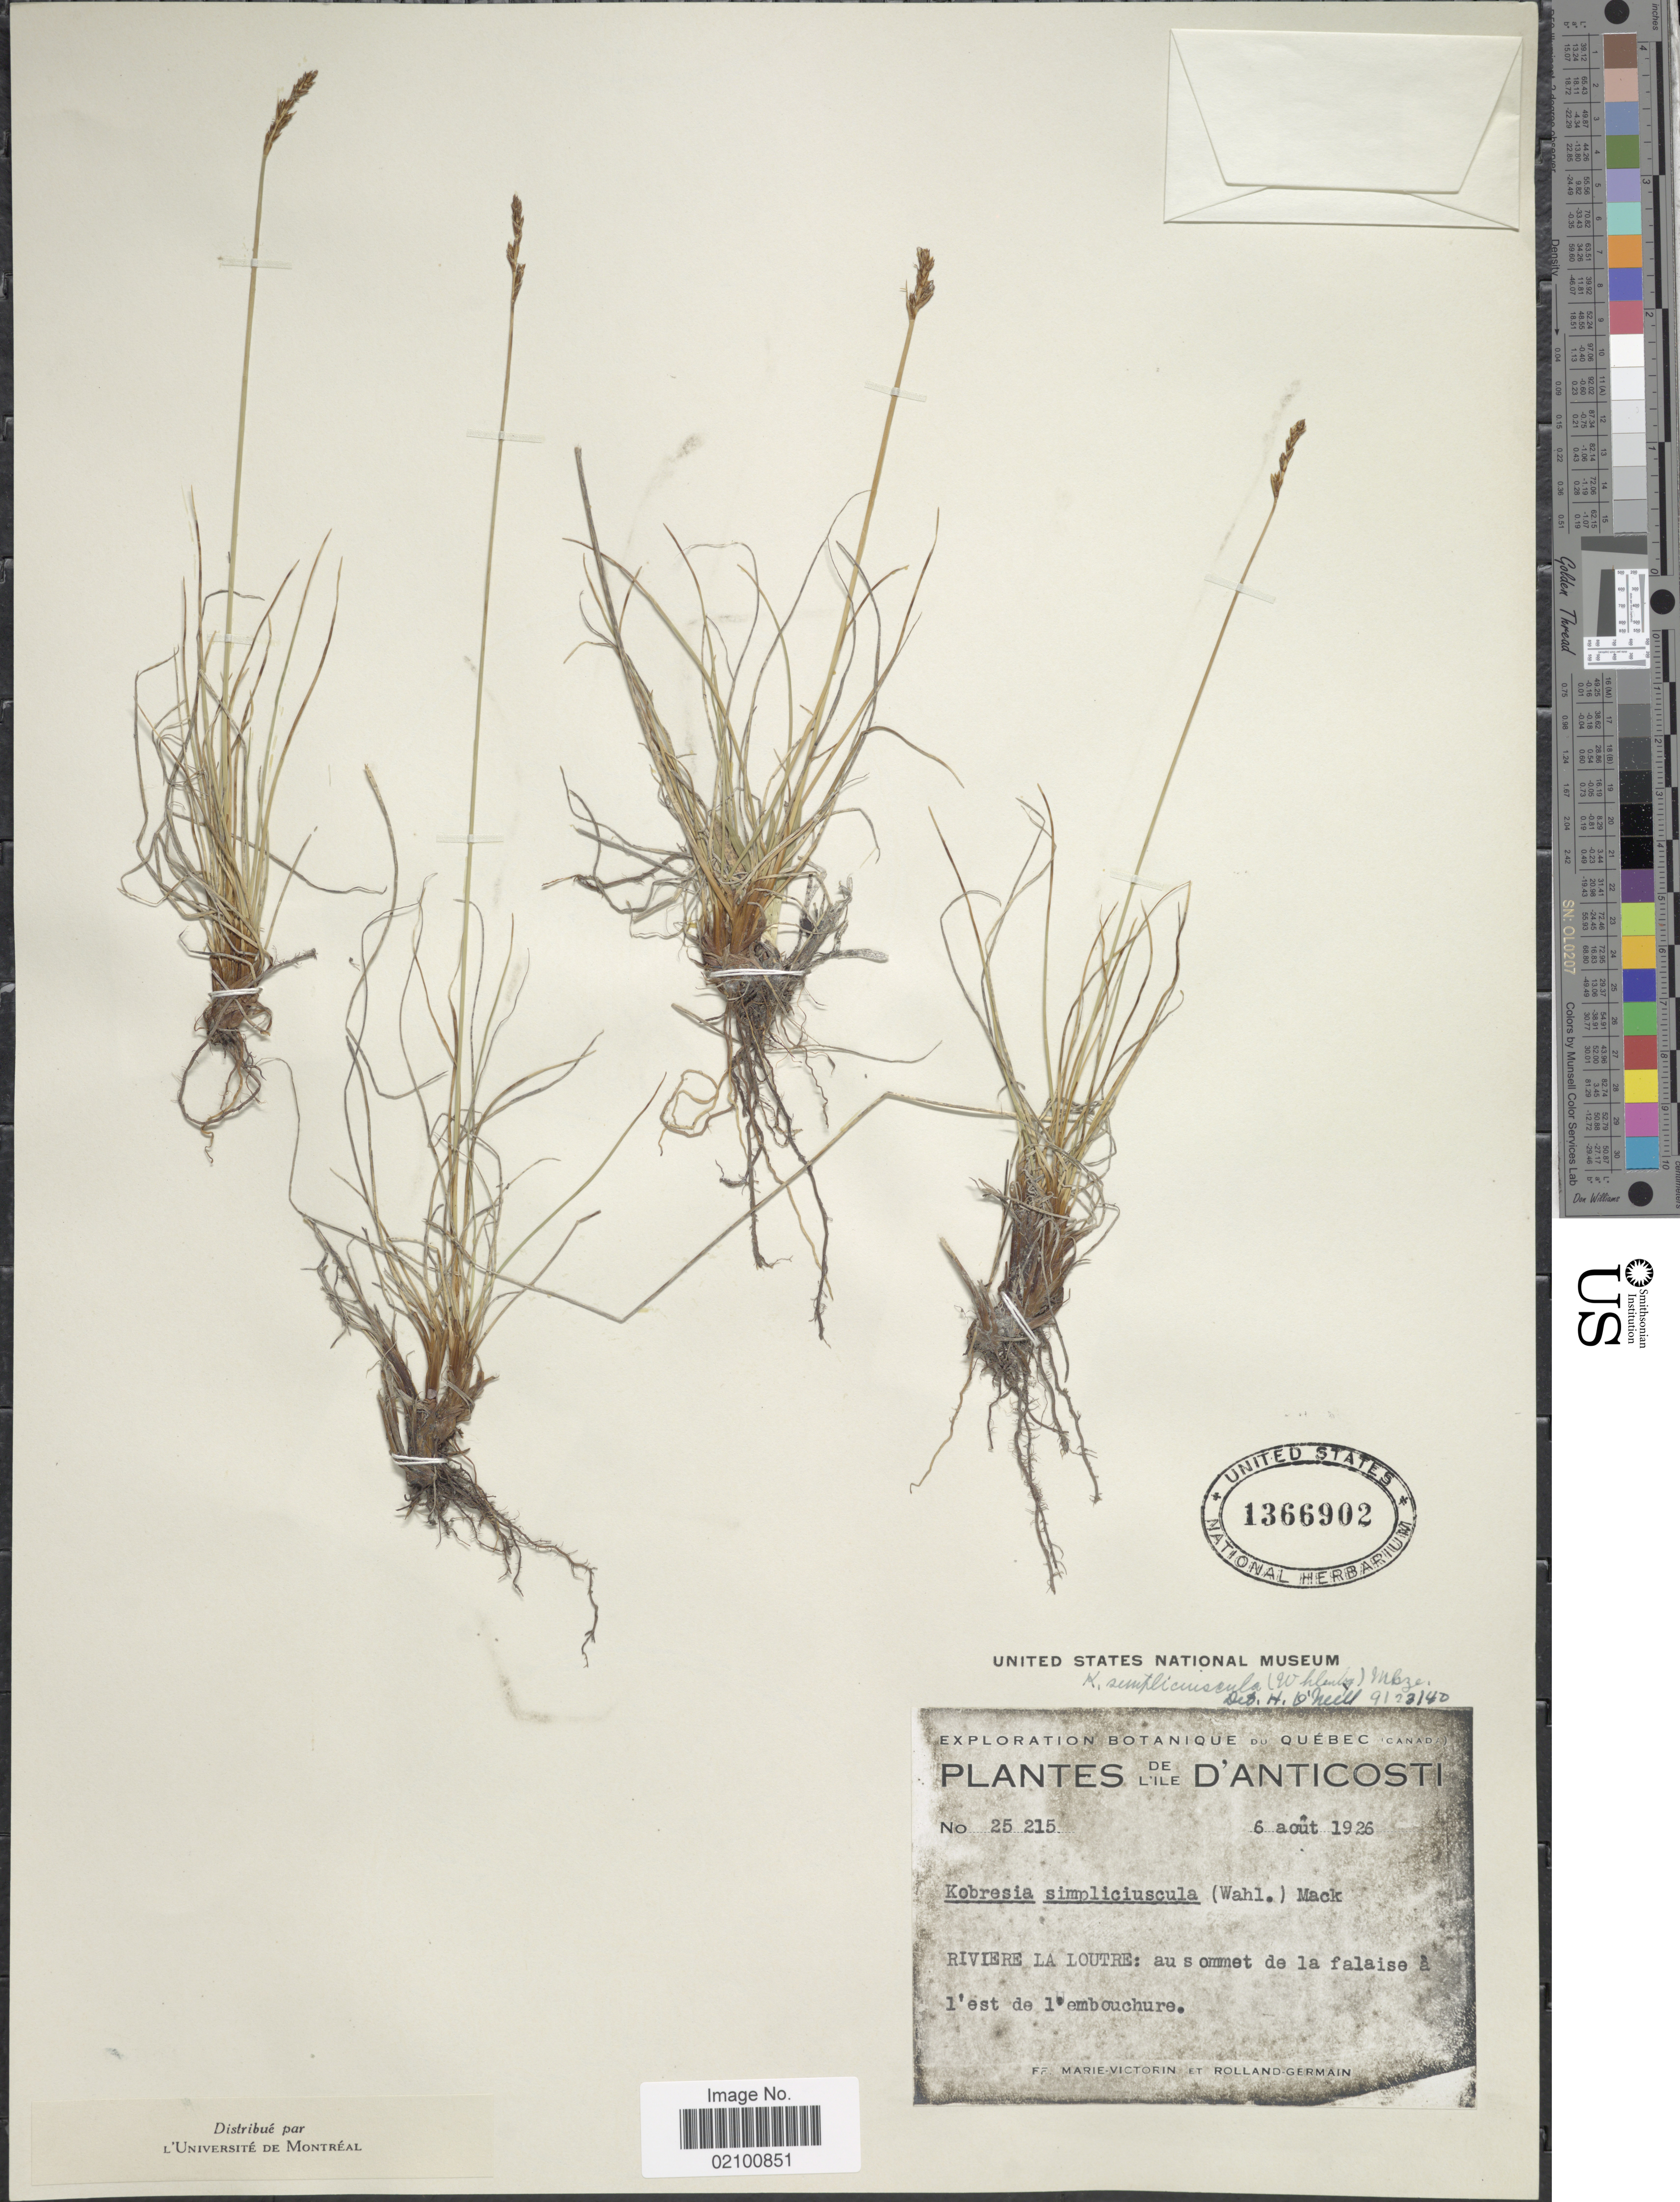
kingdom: Plantae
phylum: Tracheophyta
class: Liliopsida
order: Poales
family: Cyperaceae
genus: Carex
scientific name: Carex simpliciuscula subsp. simpliciuscula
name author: Wahlenb.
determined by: Strong, M. T., (US), Smithsonian Institution - National Museum of Natural History (UNITED STATES)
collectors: F. Marie-Victorin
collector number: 25215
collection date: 1926-08-06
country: Canada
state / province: Quebec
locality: Ile D'Anticosti, Riviere La Loutre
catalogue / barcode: US 1366902